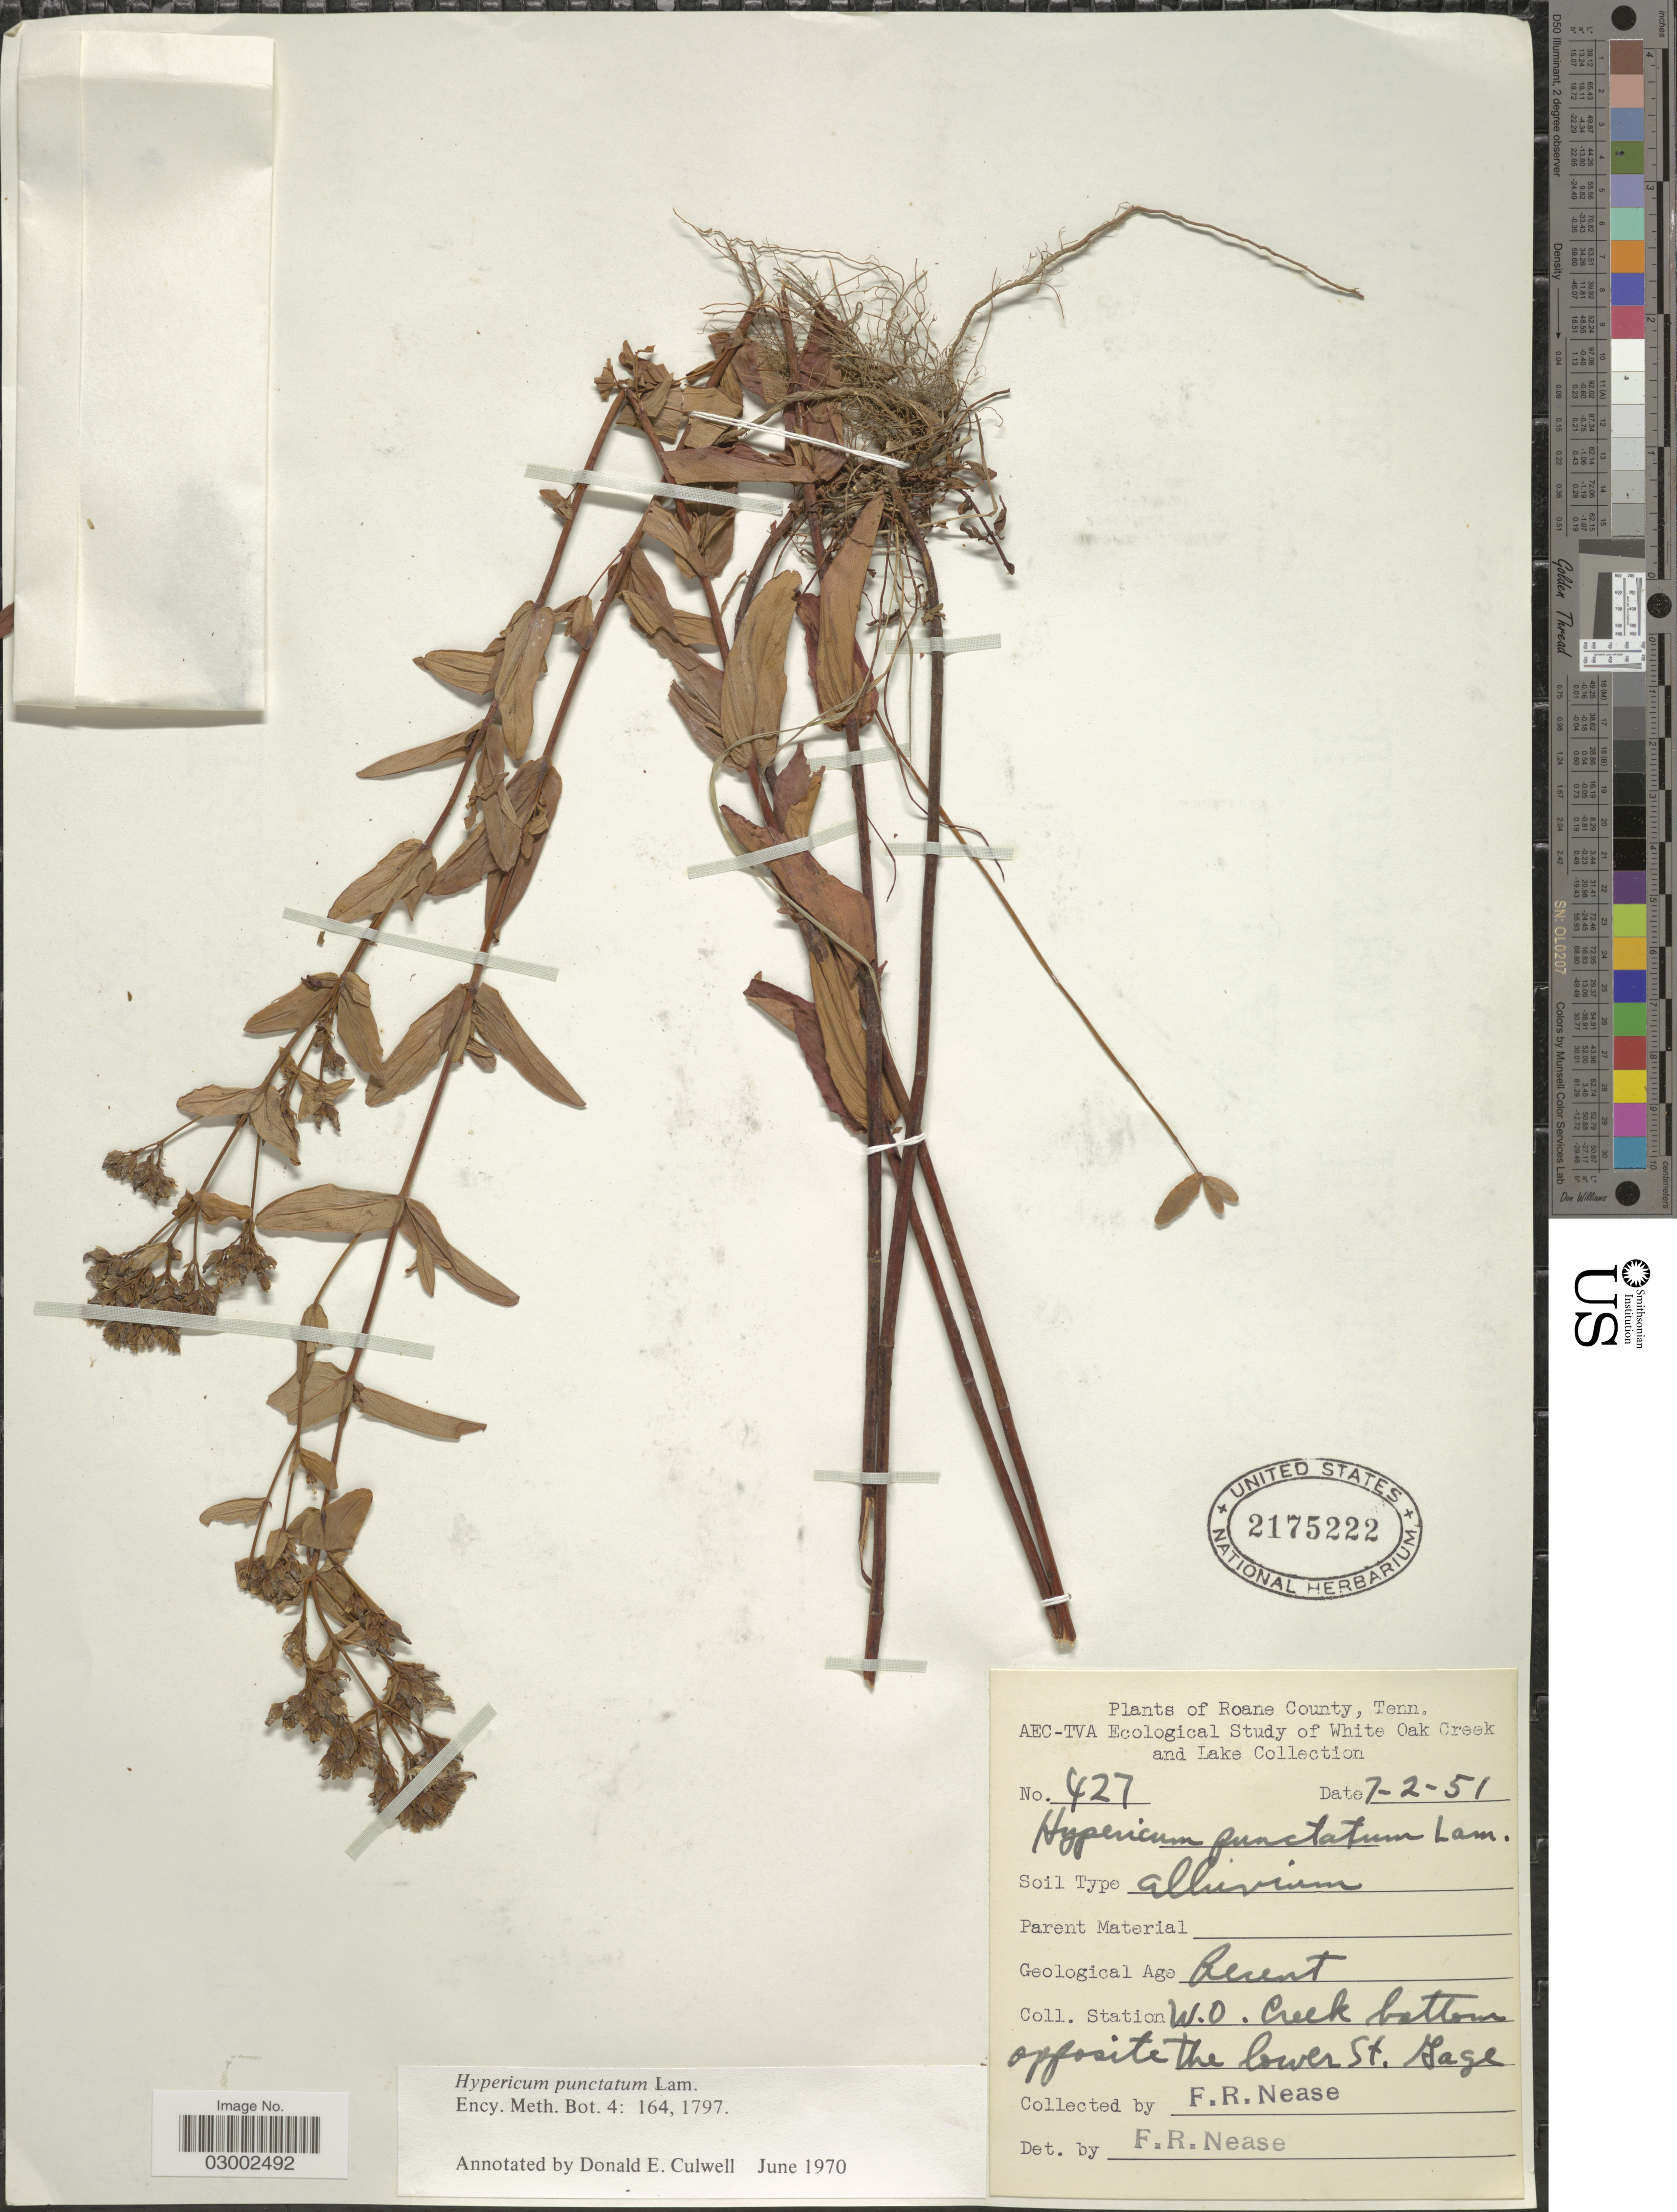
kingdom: Plantae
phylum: Tracheophyta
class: Magnoliopsida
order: Malpighiales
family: Hypericaceae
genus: Hypericum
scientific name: Hypericum punctatum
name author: Lam.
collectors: F. Nease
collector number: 427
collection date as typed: Transcribed d/m/y: 2/7/51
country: United States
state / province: Tennessee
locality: Roane County, Tenn. W.O. Creek bottom opposite the lower St. Gage.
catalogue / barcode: US 2175222